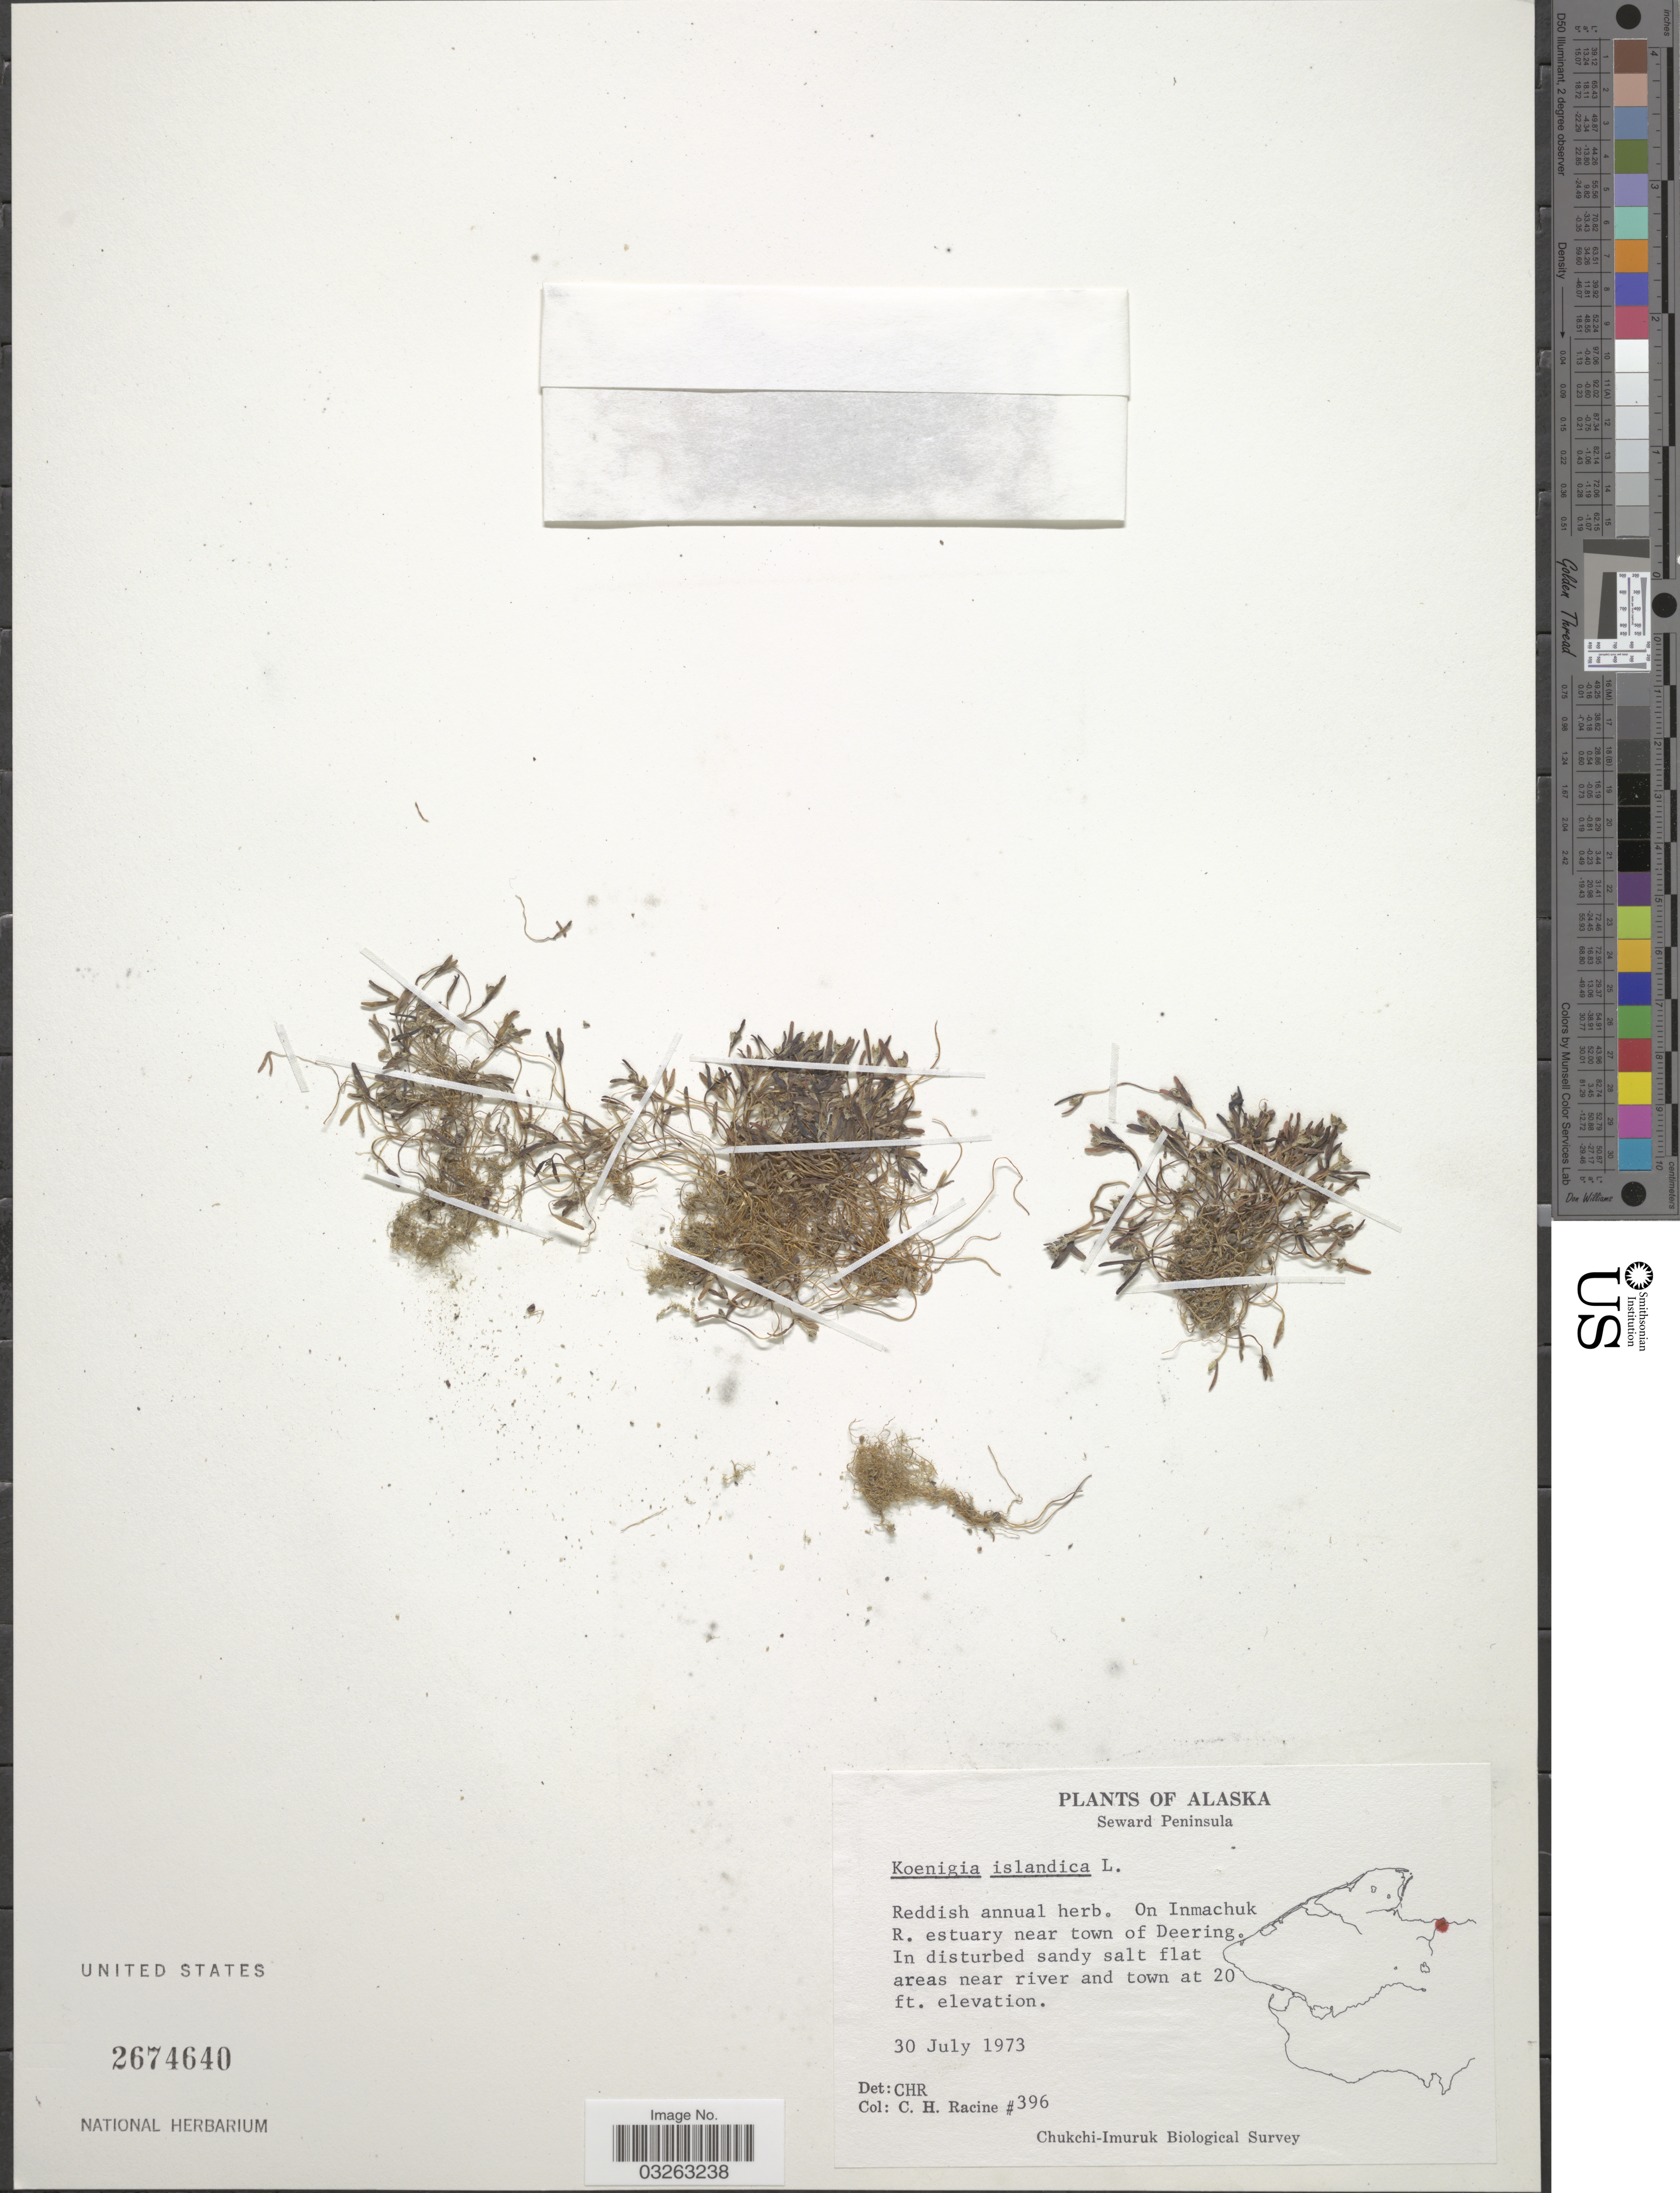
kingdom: Plantae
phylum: Tracheophyta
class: Magnoliopsida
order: Caryophyllales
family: Polygonaceae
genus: Koenigia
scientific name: Koenigia islandica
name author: L.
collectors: C. Racine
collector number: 396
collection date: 1973-07-30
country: United States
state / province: Alaska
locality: Seward Peninsula. On Inmachuk R. estuary near town of Deering. Areas near river and town.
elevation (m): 6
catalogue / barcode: US 2674640